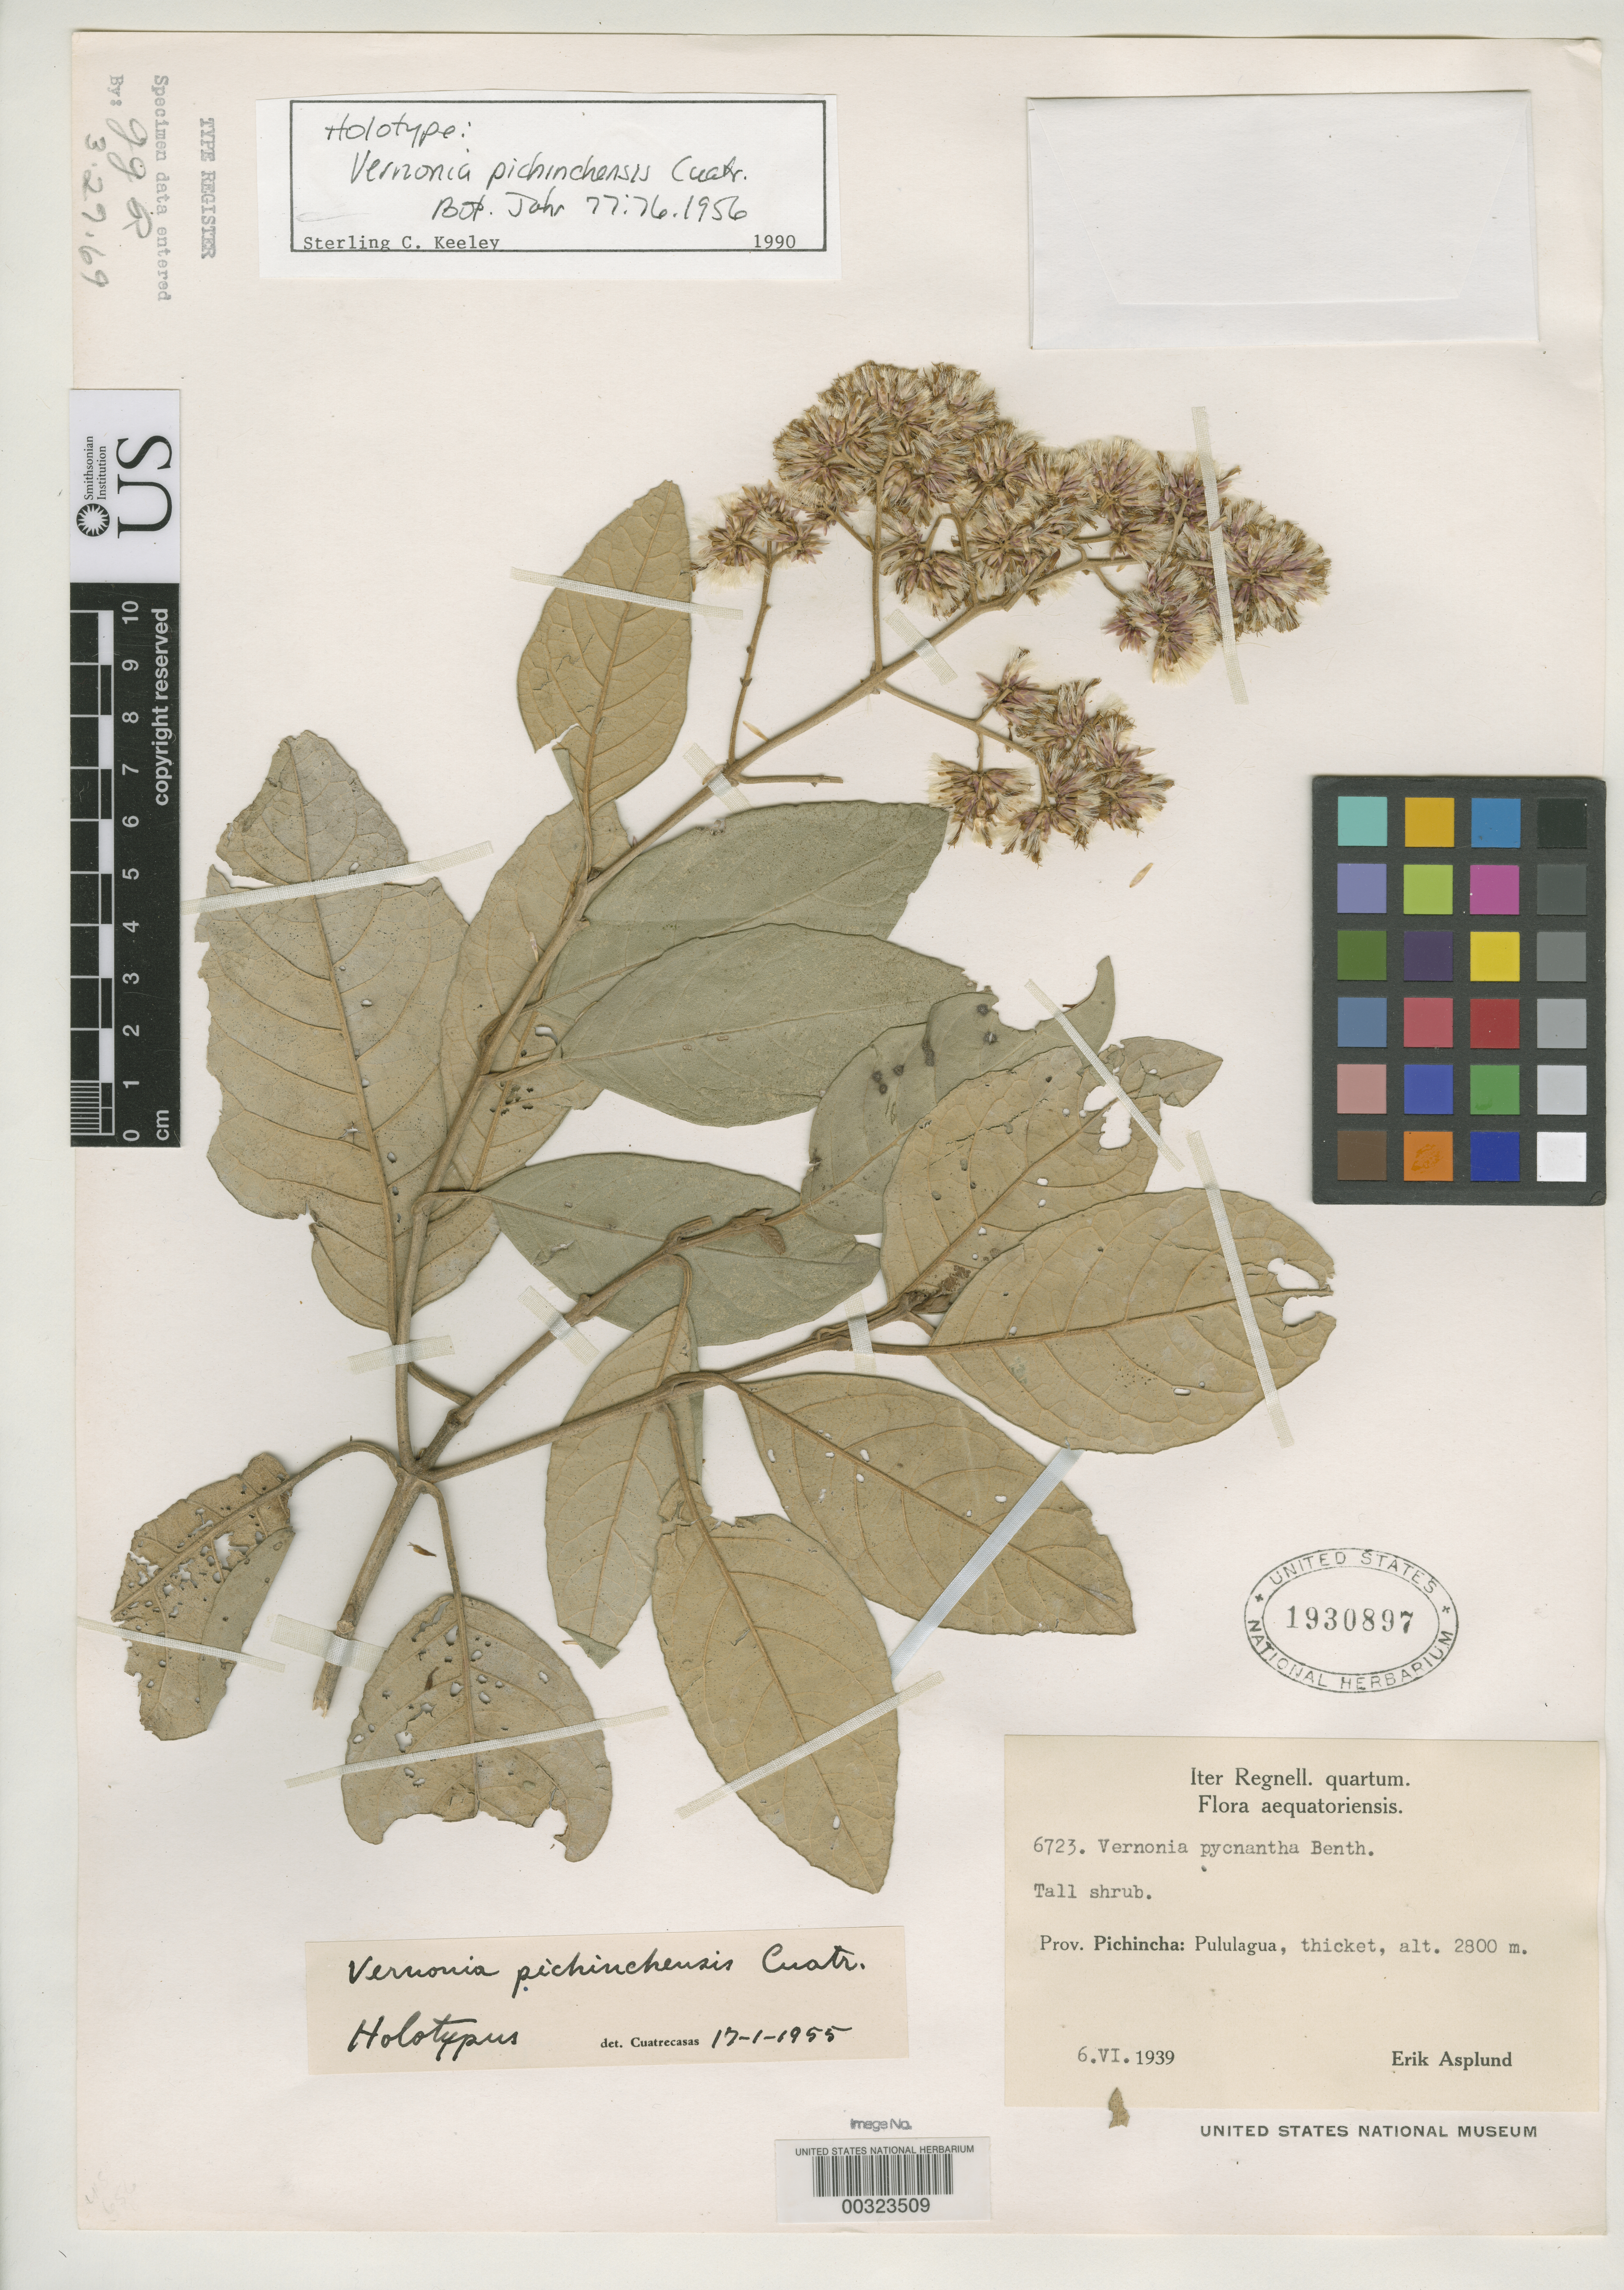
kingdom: Plantae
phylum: Tracheophyta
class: Magnoliopsida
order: Asterales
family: Asteraceae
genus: Vernonia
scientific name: Vernonia pichinchensis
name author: Cuatrec.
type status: Holotype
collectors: E. Asplund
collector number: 6723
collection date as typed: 06 Jun 1939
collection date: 1939-06-06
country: Ecuador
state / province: Pichincha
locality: Pululagua.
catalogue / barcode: US 1930897